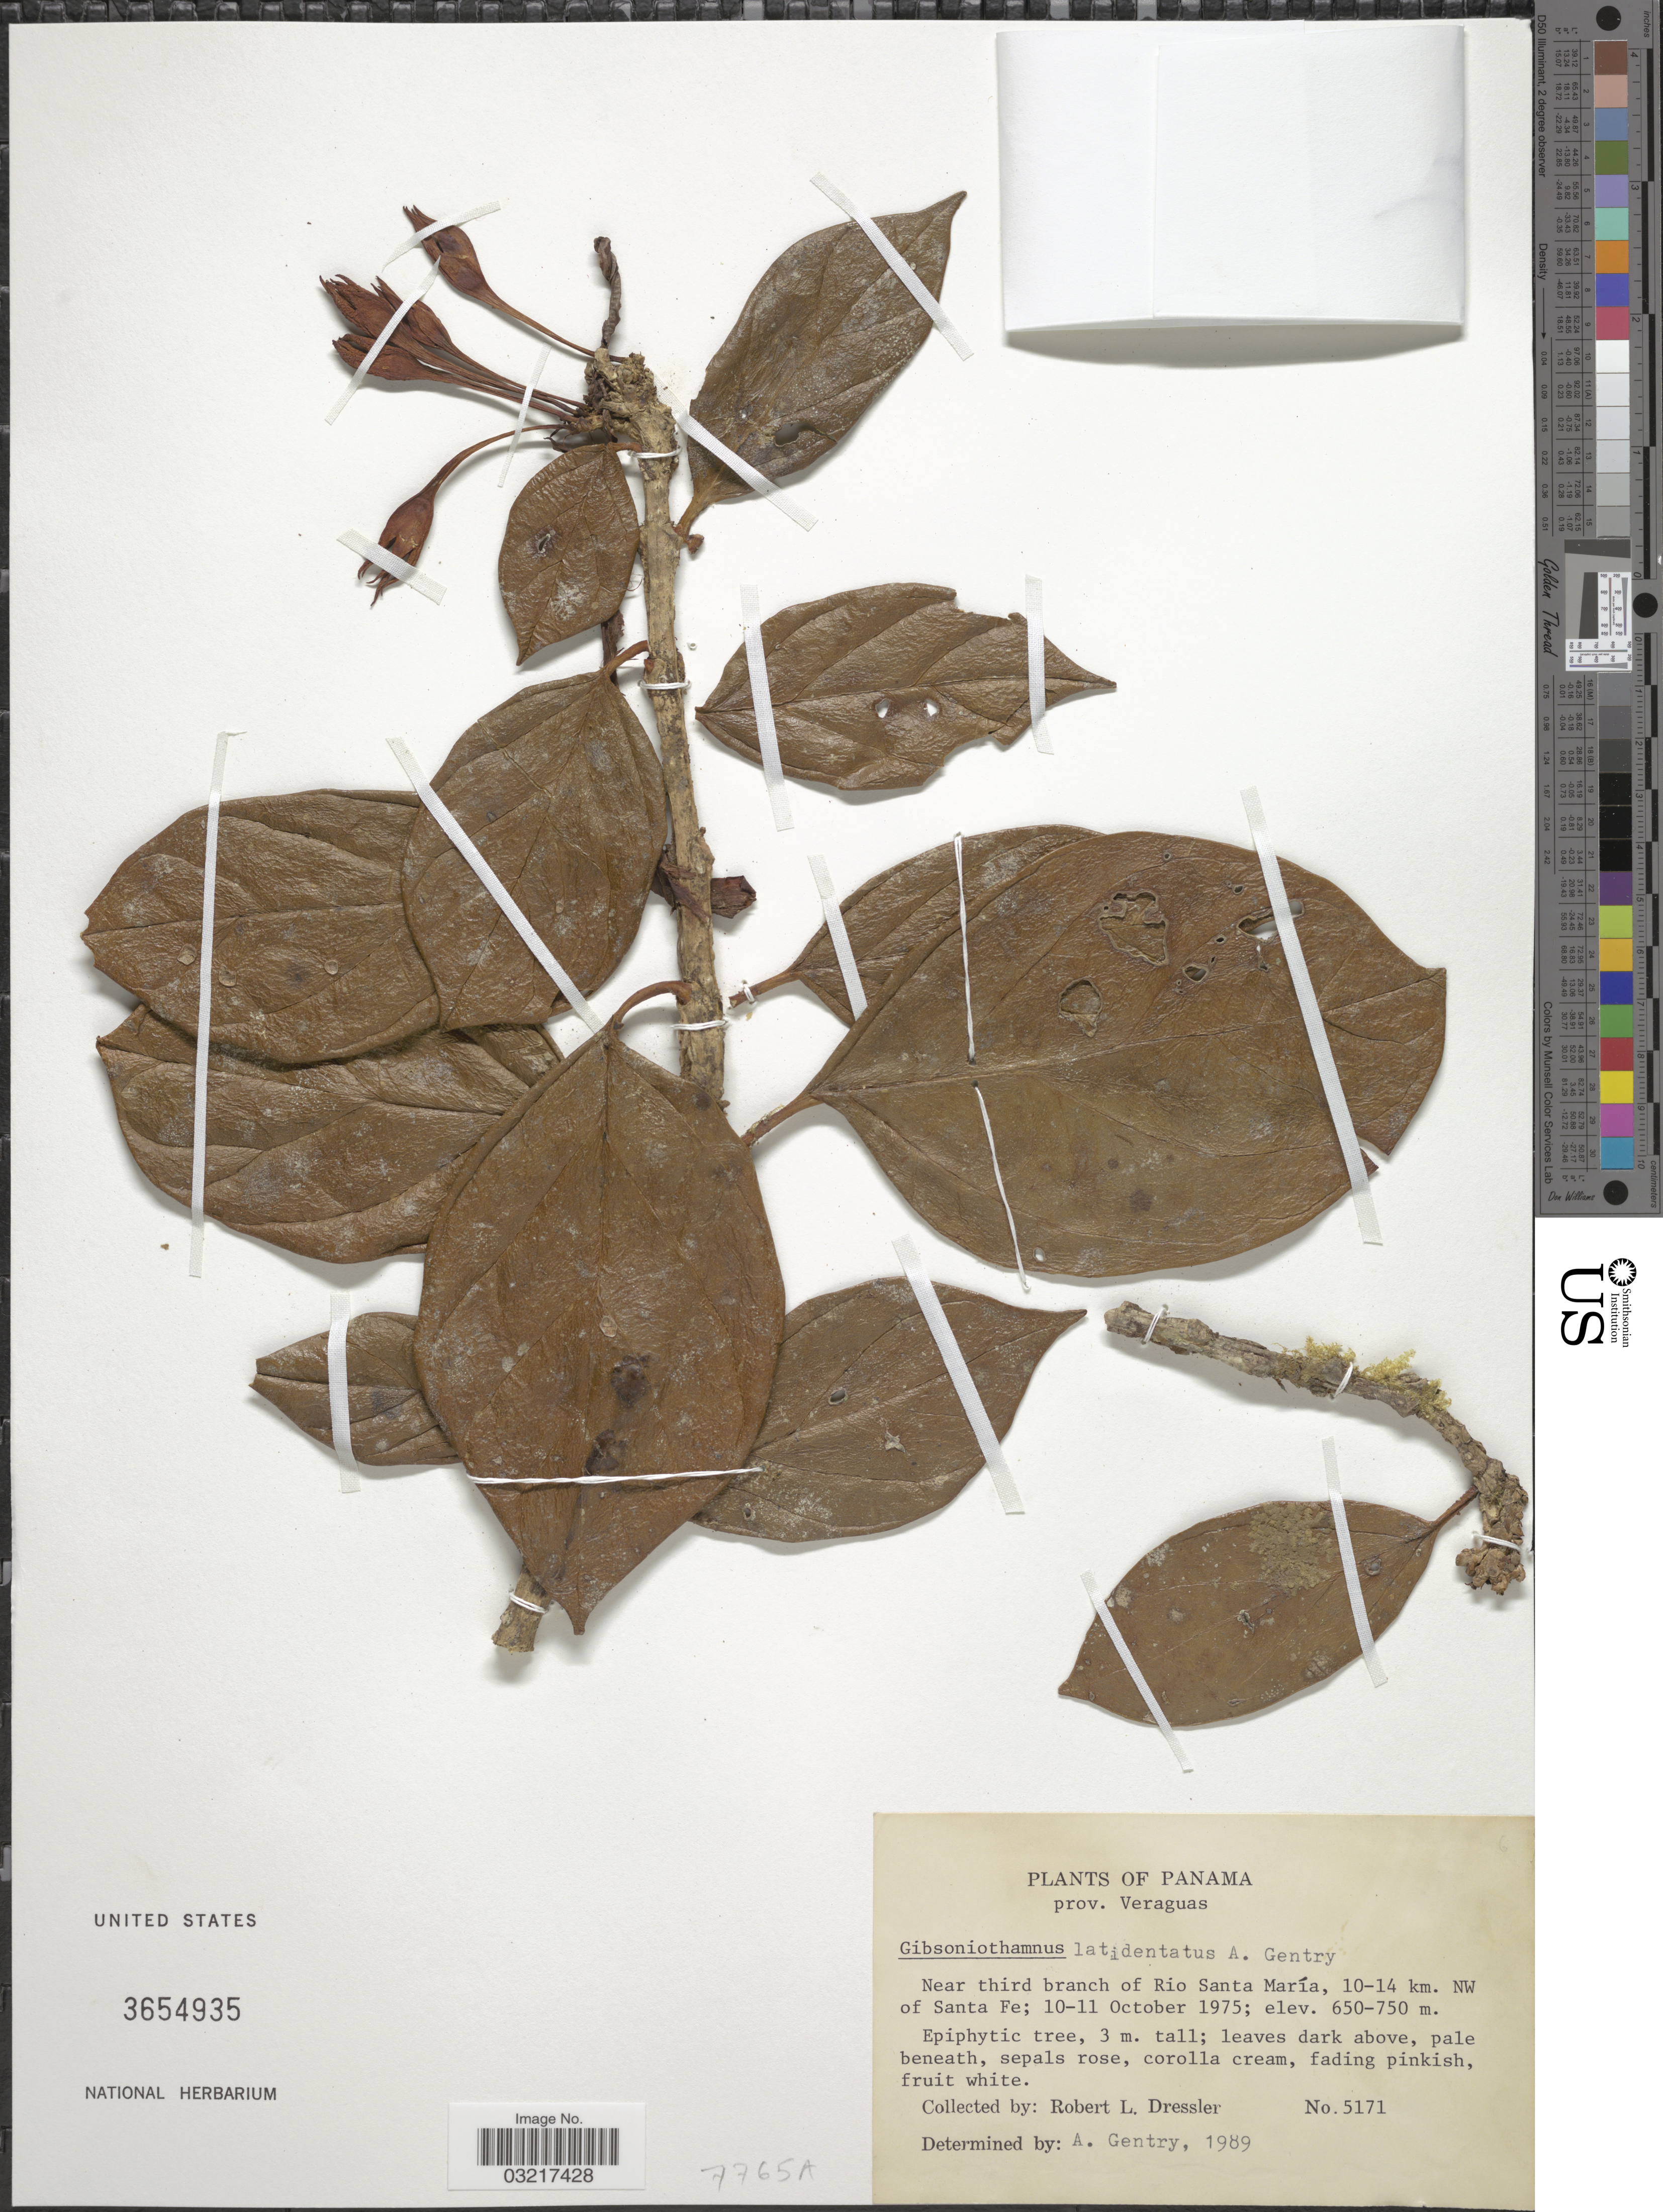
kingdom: Plantae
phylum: Tracheophyta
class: Magnoliopsida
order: Lamiales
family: Schlegeliaceae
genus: Gibsoniothamnus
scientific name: Gibsoniothamnus latidentatus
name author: A.H. Gentry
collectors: R. Dressler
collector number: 5171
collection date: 1975-10-10/1975-10-11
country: Panama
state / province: Veraguas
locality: Near third branch of Rio Santa María, 10-14 km. NW of Santa Fe.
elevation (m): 650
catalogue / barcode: US 3654935